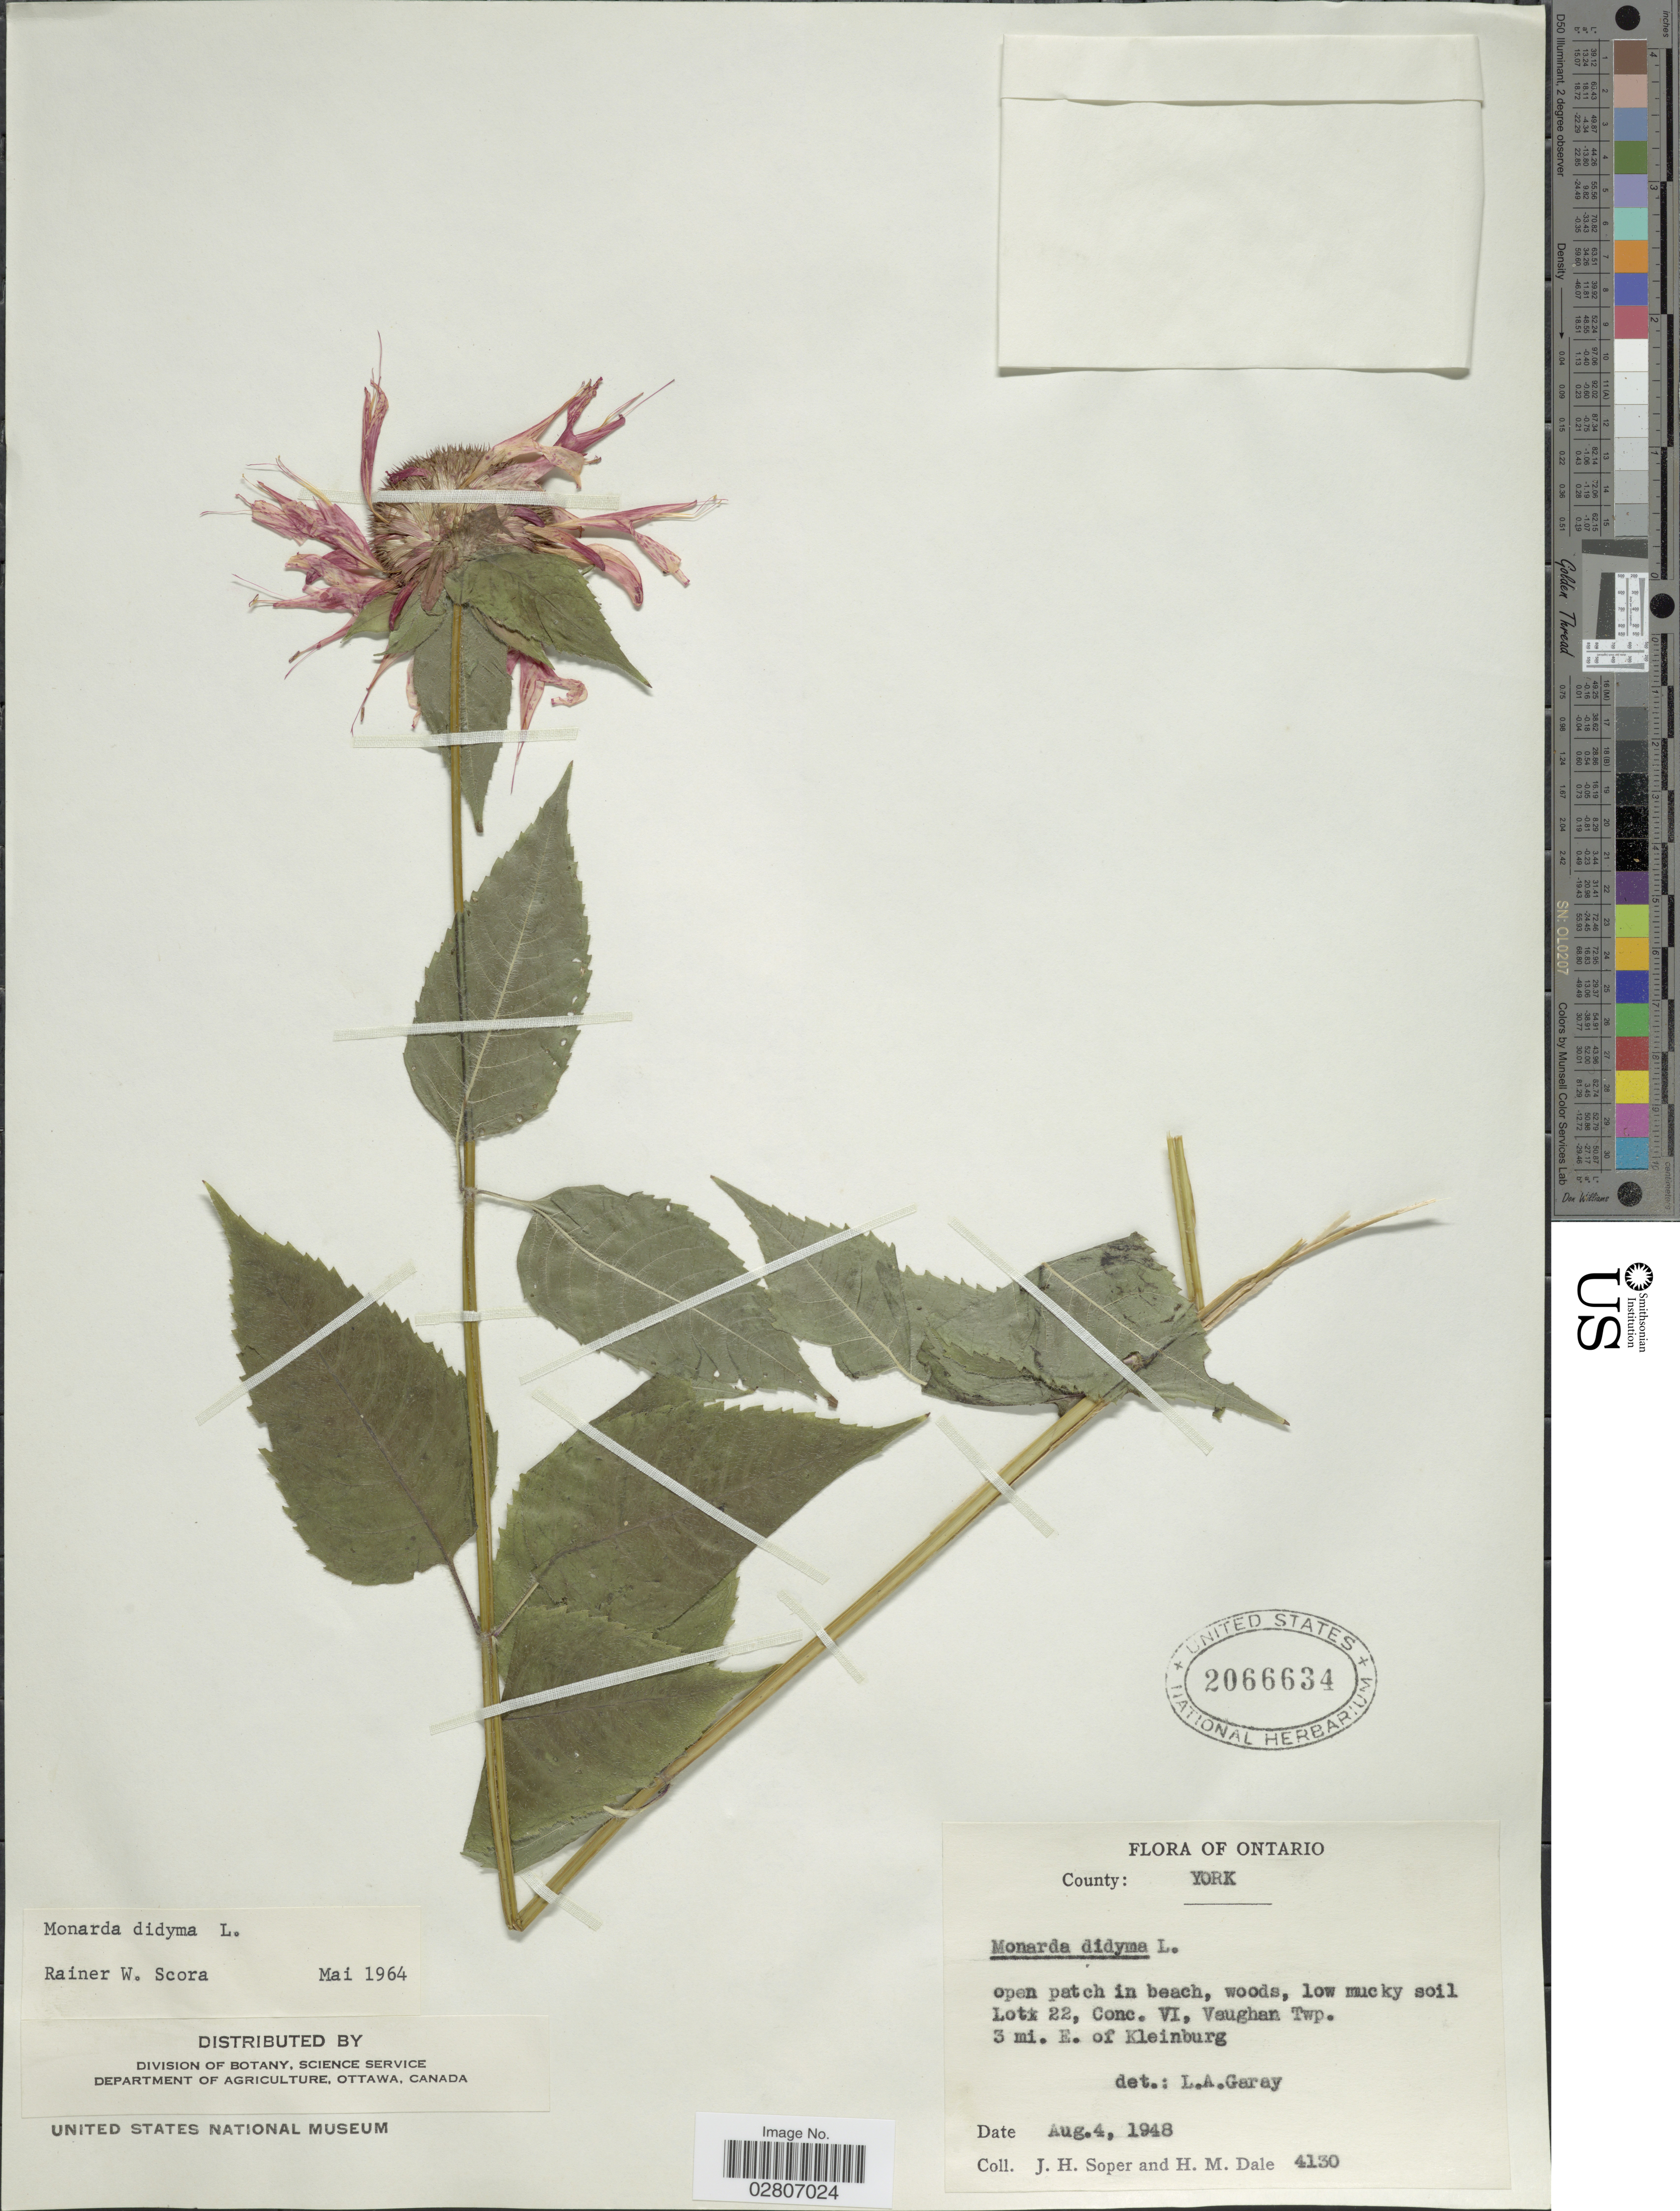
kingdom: Plantae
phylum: Tracheophyta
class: Magnoliopsida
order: Lamiales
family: Lamiaceae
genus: Monarda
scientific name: Monarda didyma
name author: L.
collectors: J. H. Soper & H. M. Dale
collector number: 4130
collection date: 1948-08-04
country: Canada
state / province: Ontario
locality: County: York. Lot 22, Conc. VI, Vaughan Twp. 3 mi. E. of Kleinburg.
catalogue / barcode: US 2066634